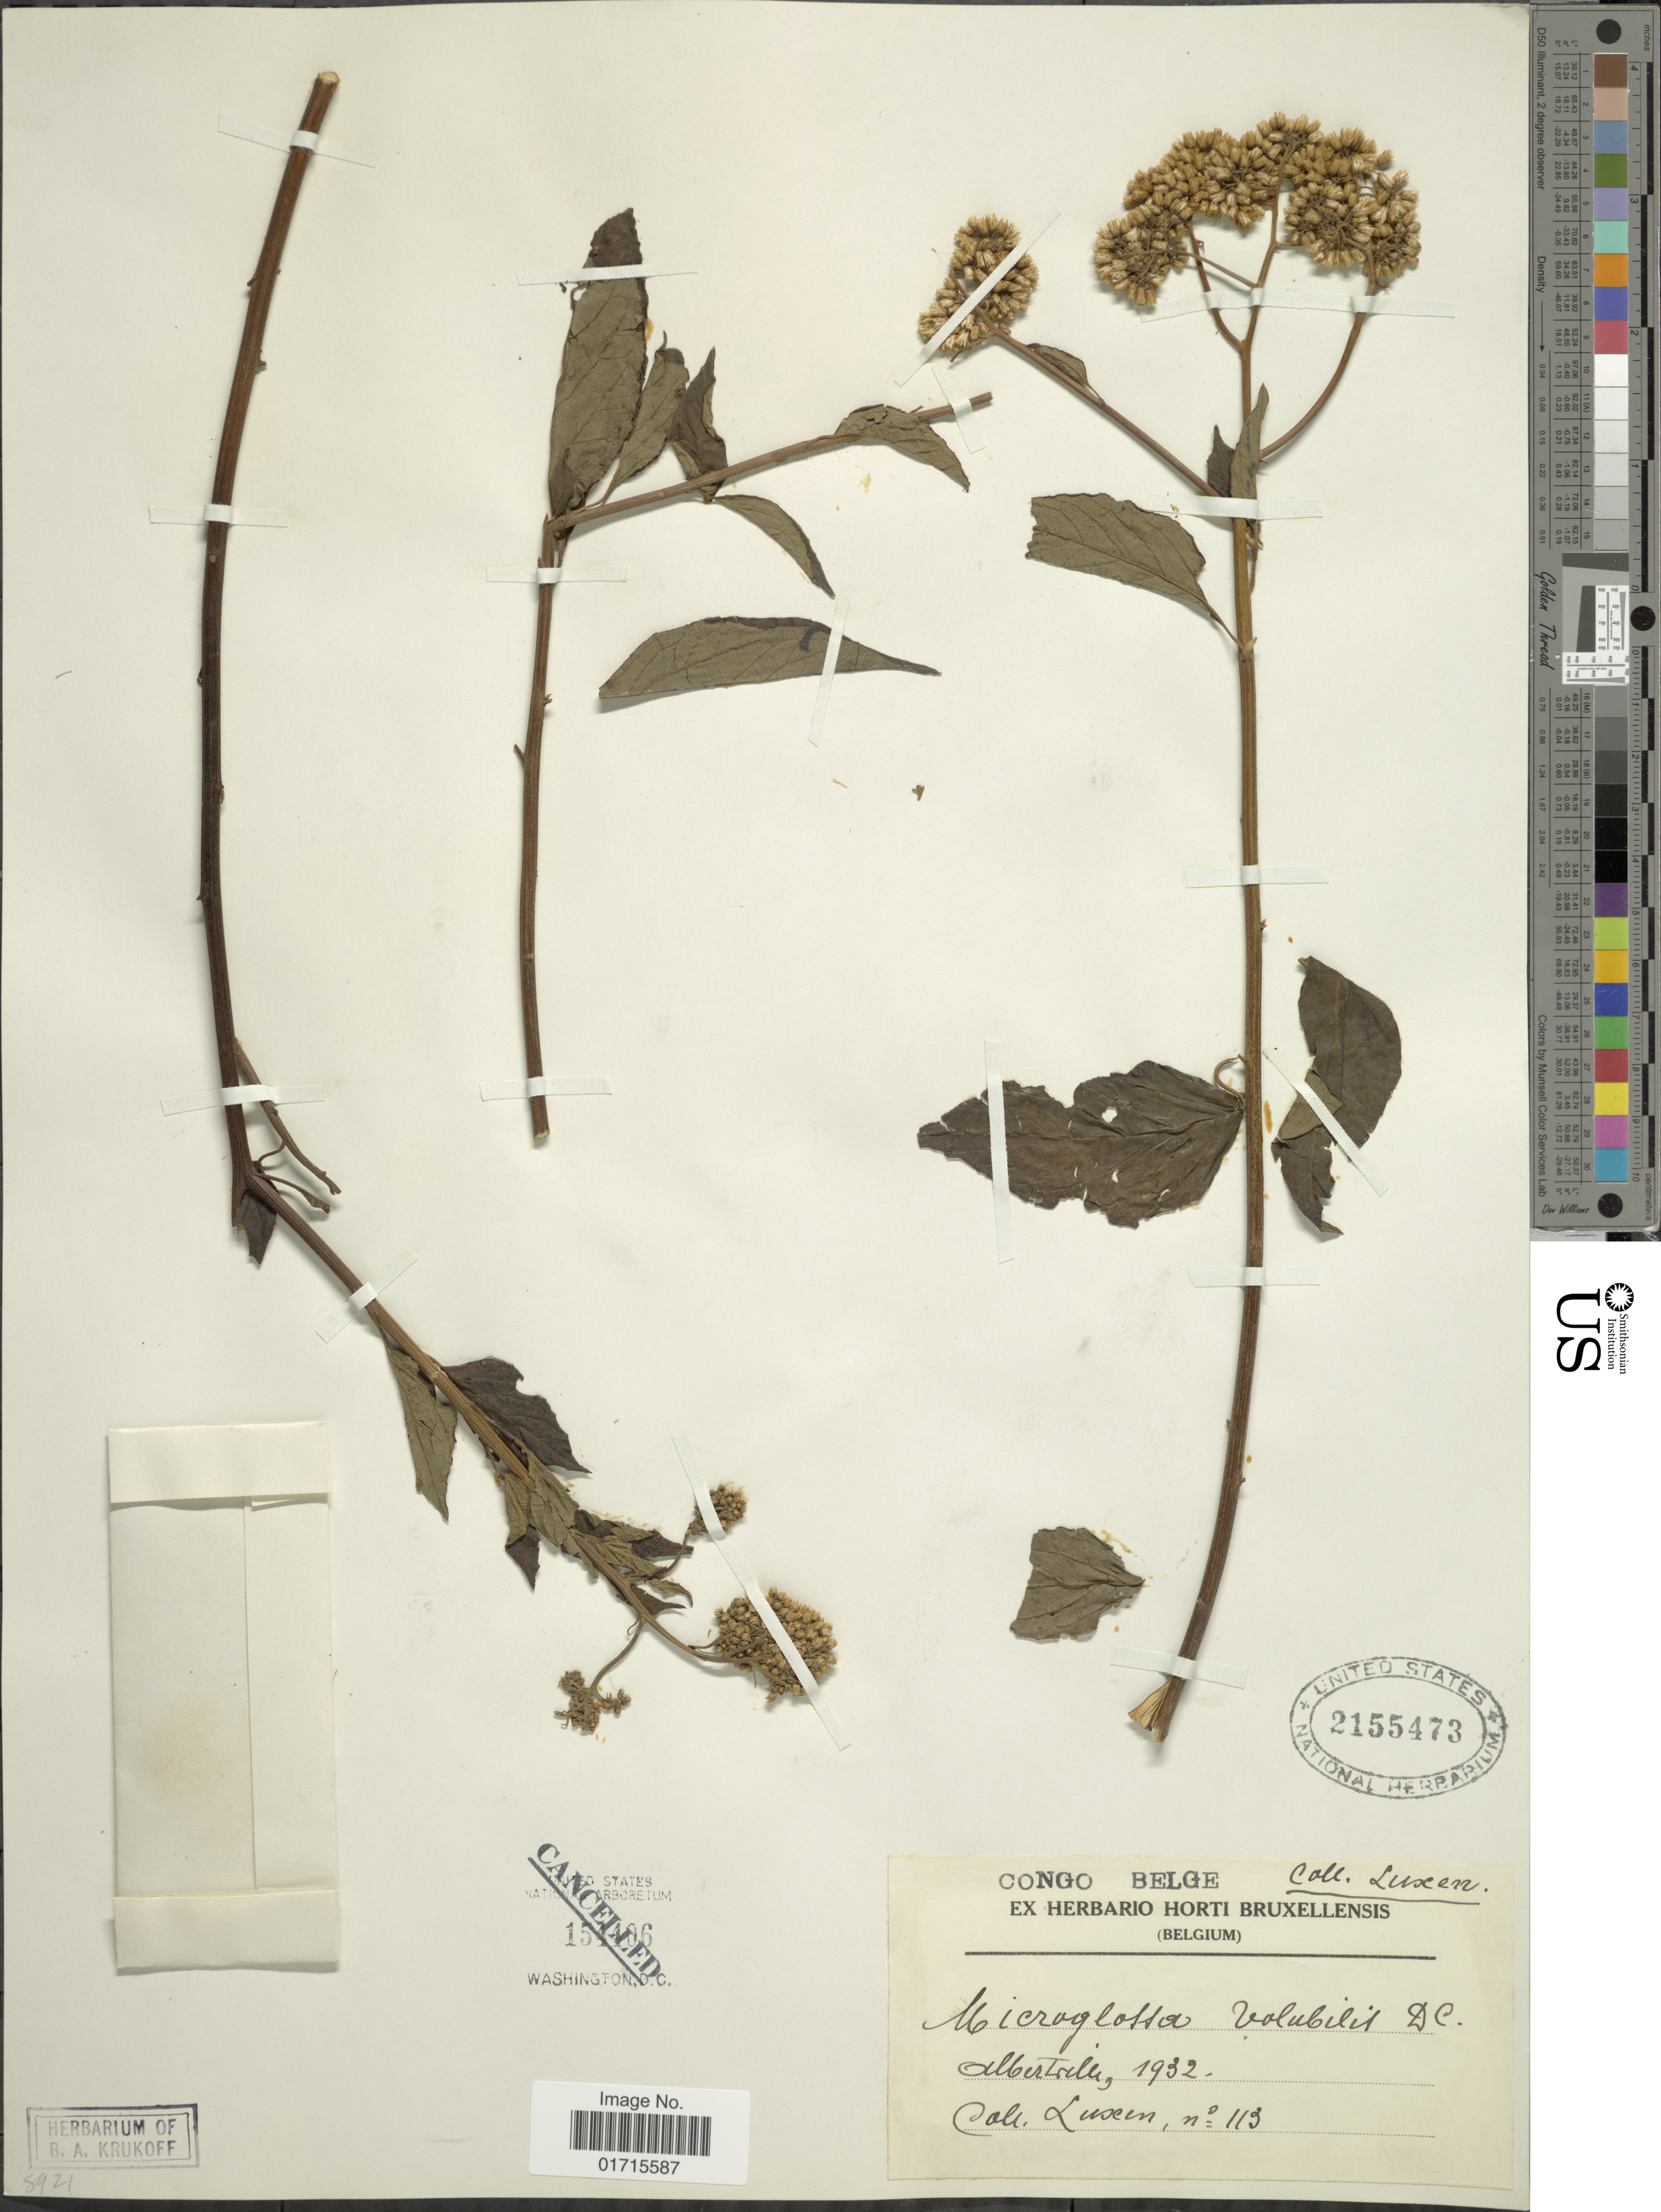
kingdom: Plantae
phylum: Tracheophyta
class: Magnoliopsida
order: Asterales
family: Asteraceae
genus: Microglossa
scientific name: Microglossa volubilis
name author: DC.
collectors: Luxen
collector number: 113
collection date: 1932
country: Congo, Democratic Republic of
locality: Congo Belge, Albertville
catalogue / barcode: US 2155473